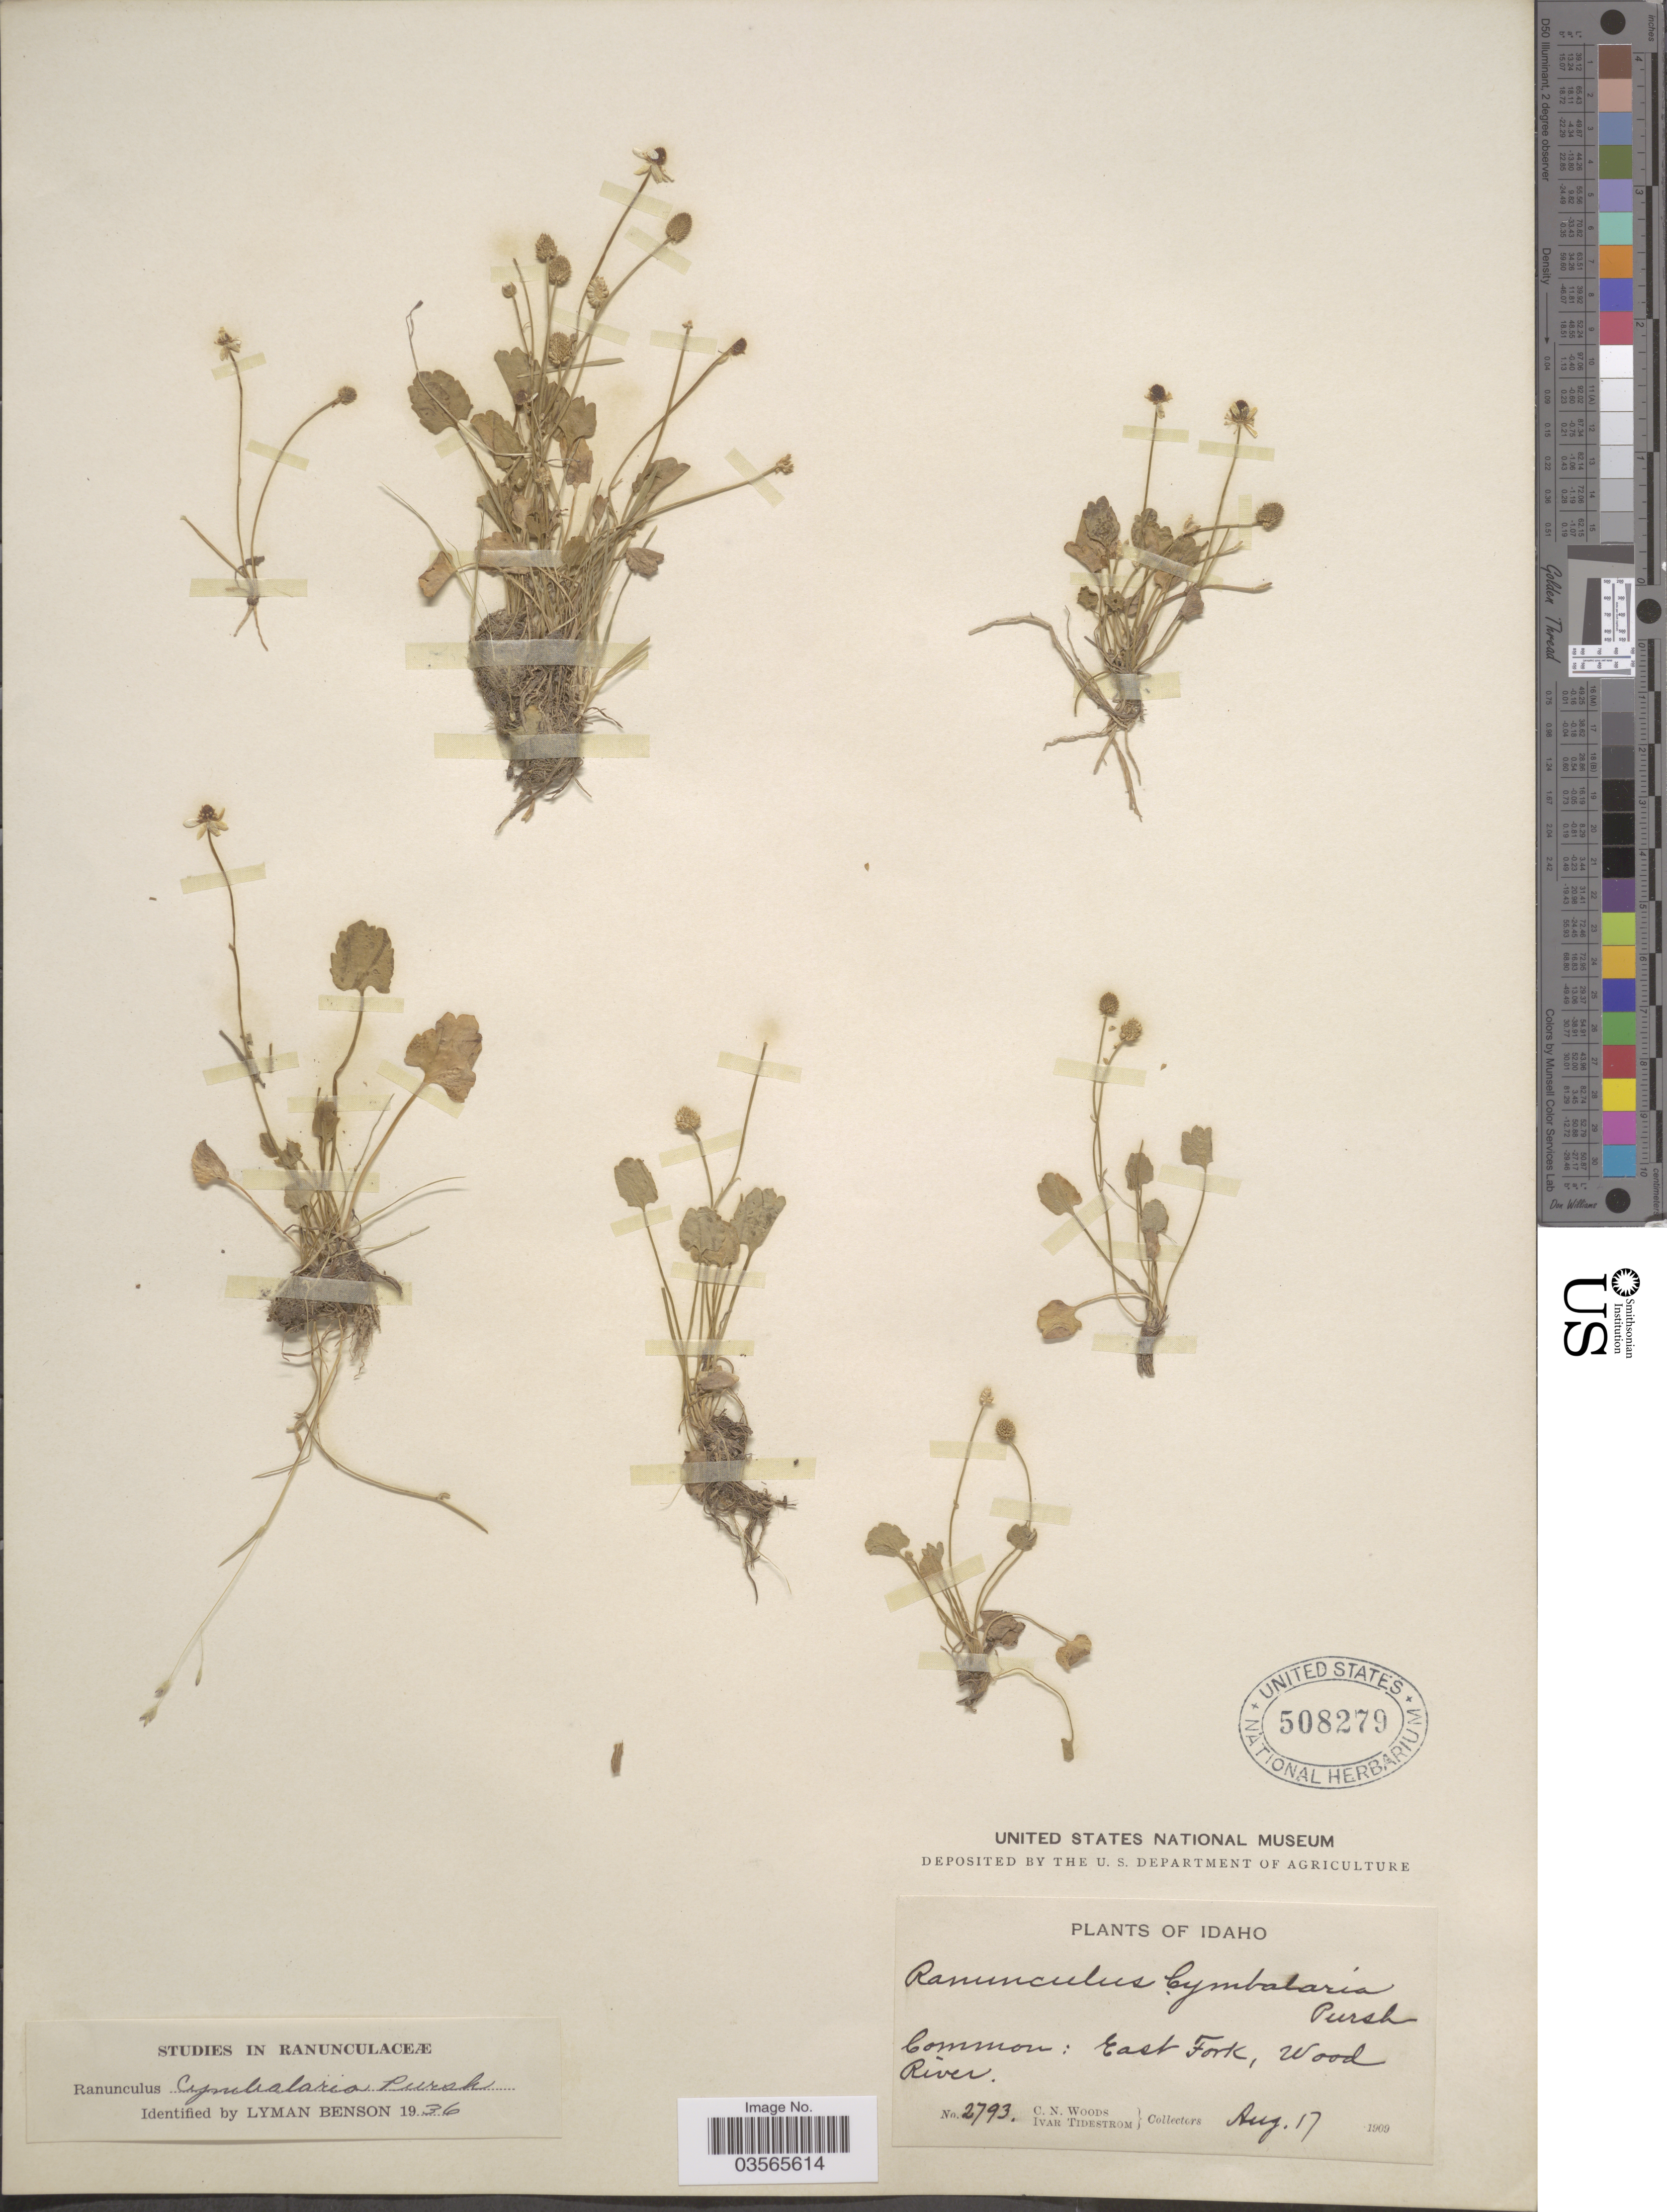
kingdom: Plantae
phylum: Tracheophyta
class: Magnoliopsida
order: Ranunculales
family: Ranunculaceae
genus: Halerpestes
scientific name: Halerpestes cymbalaria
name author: (Pursh) Greene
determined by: Strong, M. T., (US), Smithsonian Institution - National Museum of Natural History (UNITED STATES)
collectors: C. Woods & I. F. Tidestrom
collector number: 4793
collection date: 1909-08-17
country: United States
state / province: Idaho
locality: Common: East Fork, Wood River.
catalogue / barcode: US 508279